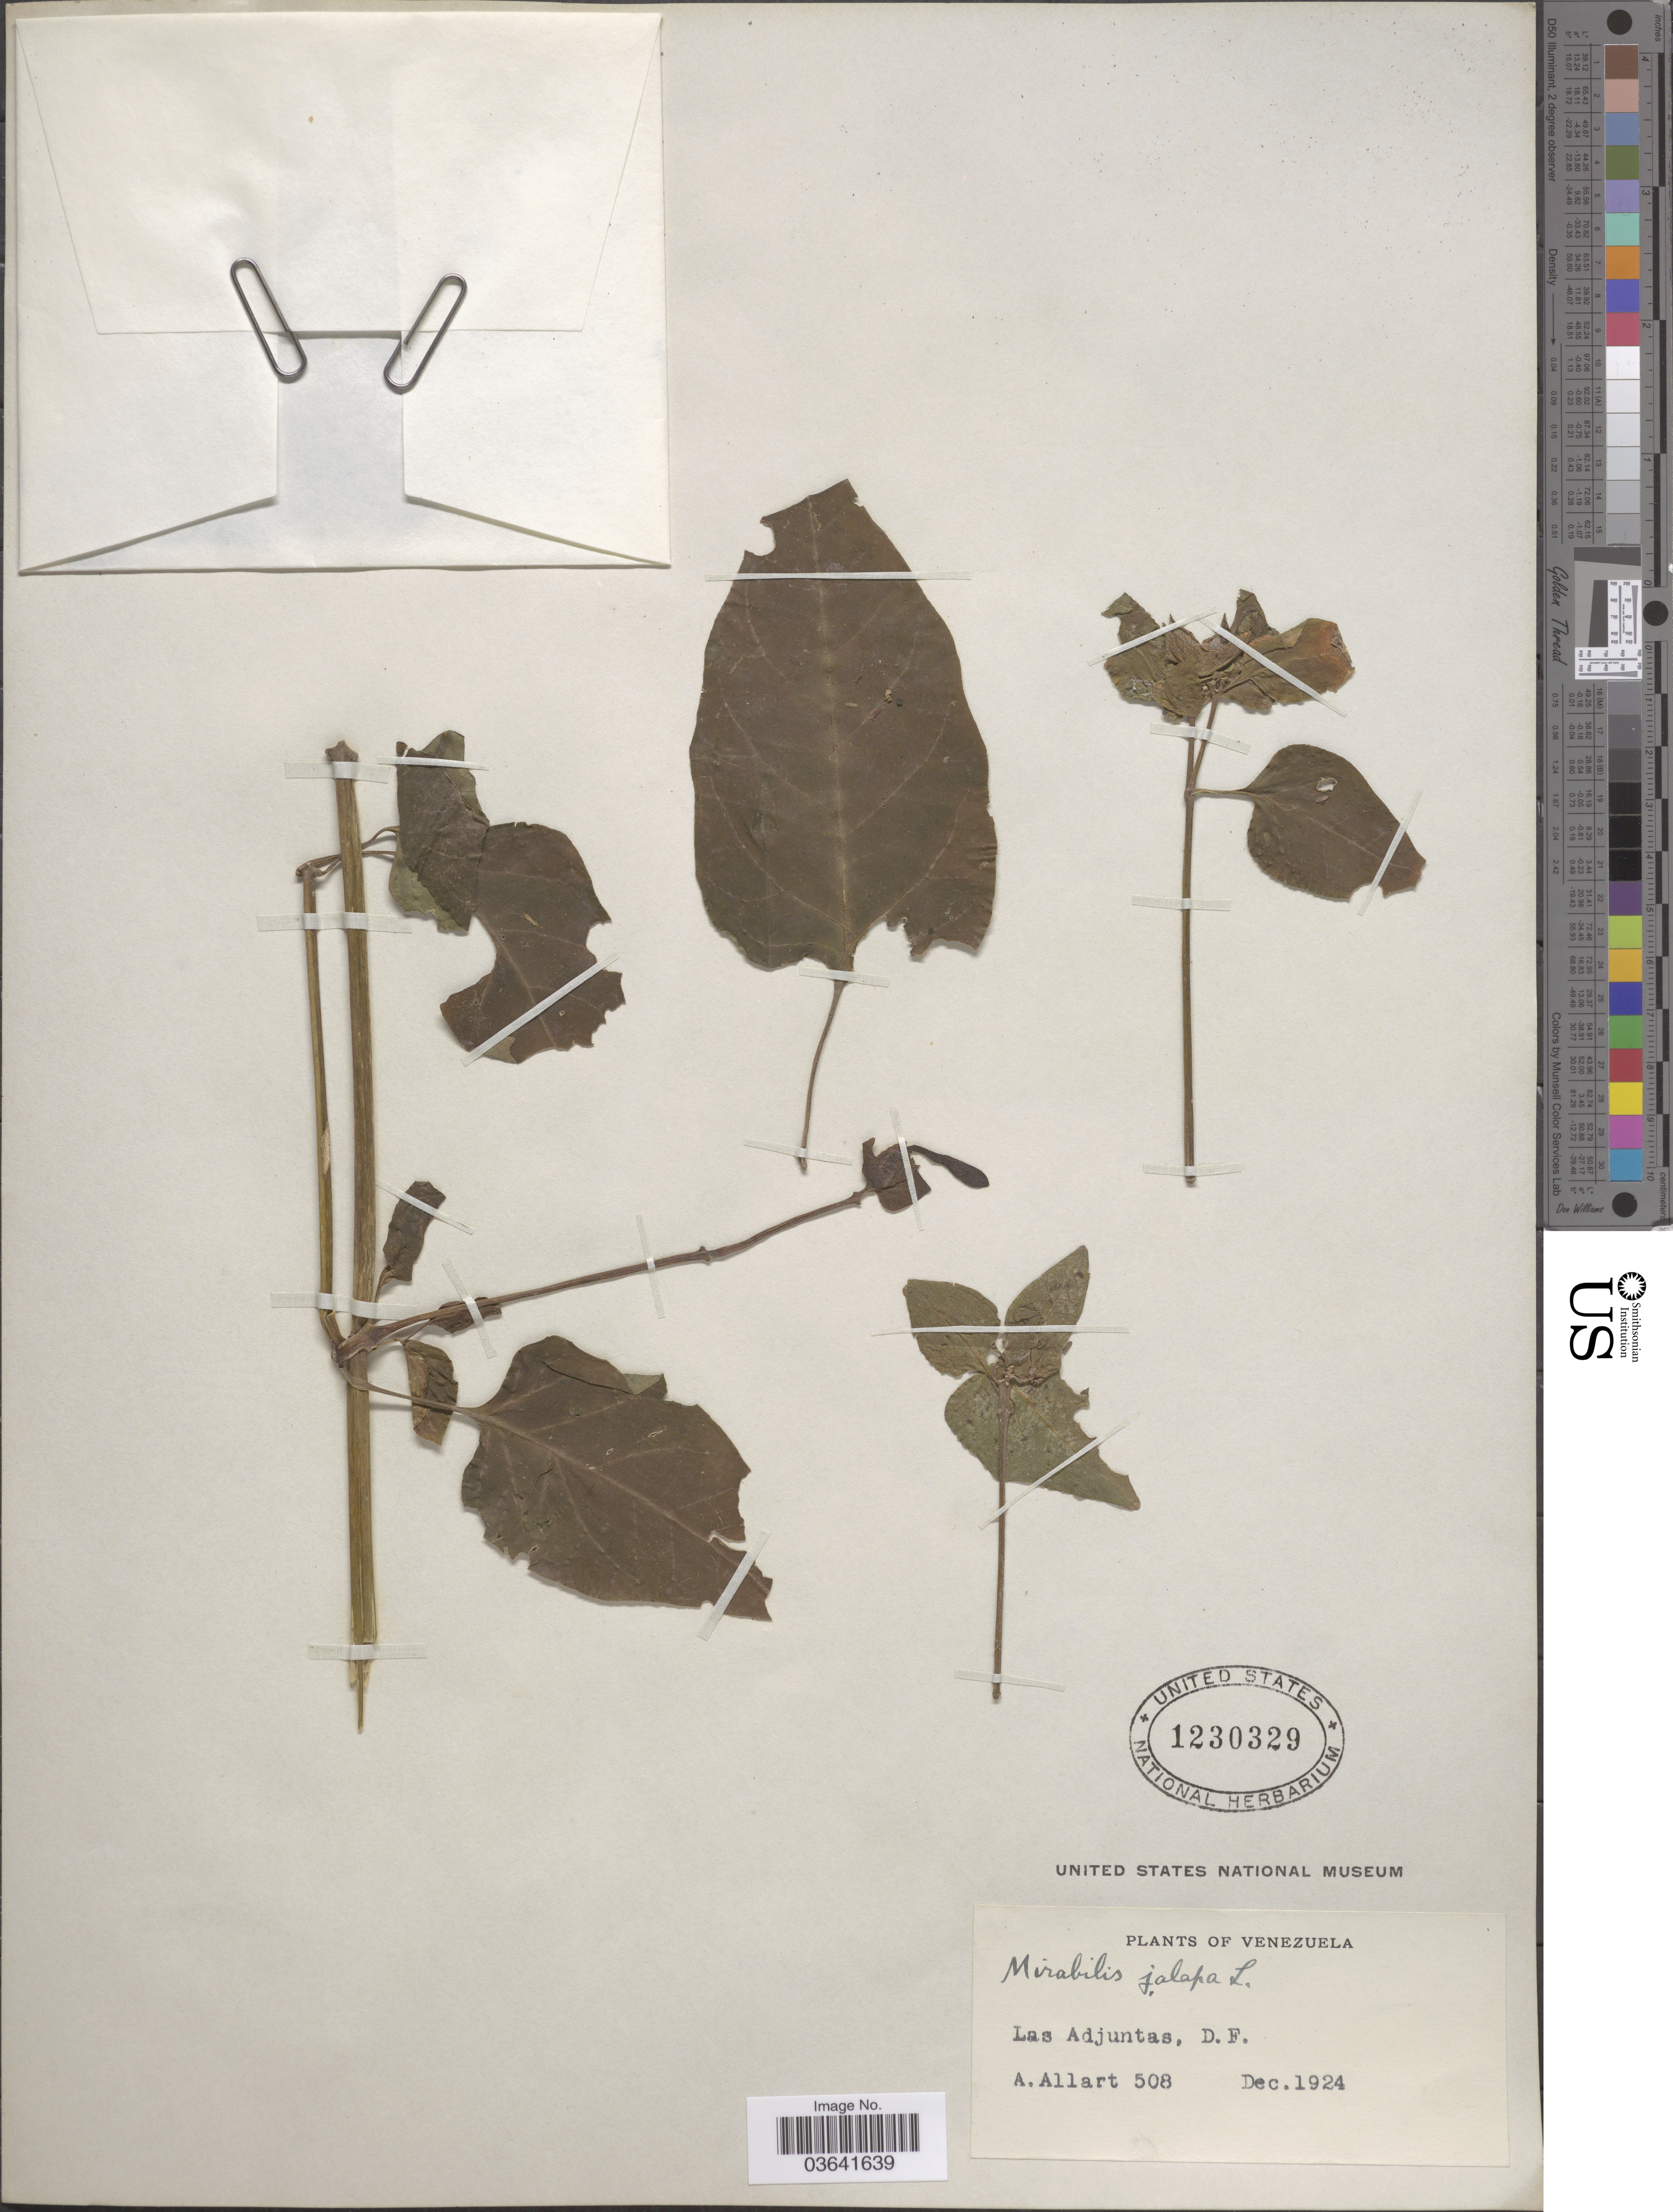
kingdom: Plantae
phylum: Tracheophyta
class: Magnoliopsida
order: Caryophyllales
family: Nyctaginaceae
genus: Mirabilis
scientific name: Mirabilis jalapa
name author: L.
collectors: A. Allart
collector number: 508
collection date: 1924-12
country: Venezuela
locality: Las Adjuntas, D.F.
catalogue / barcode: US 1230329